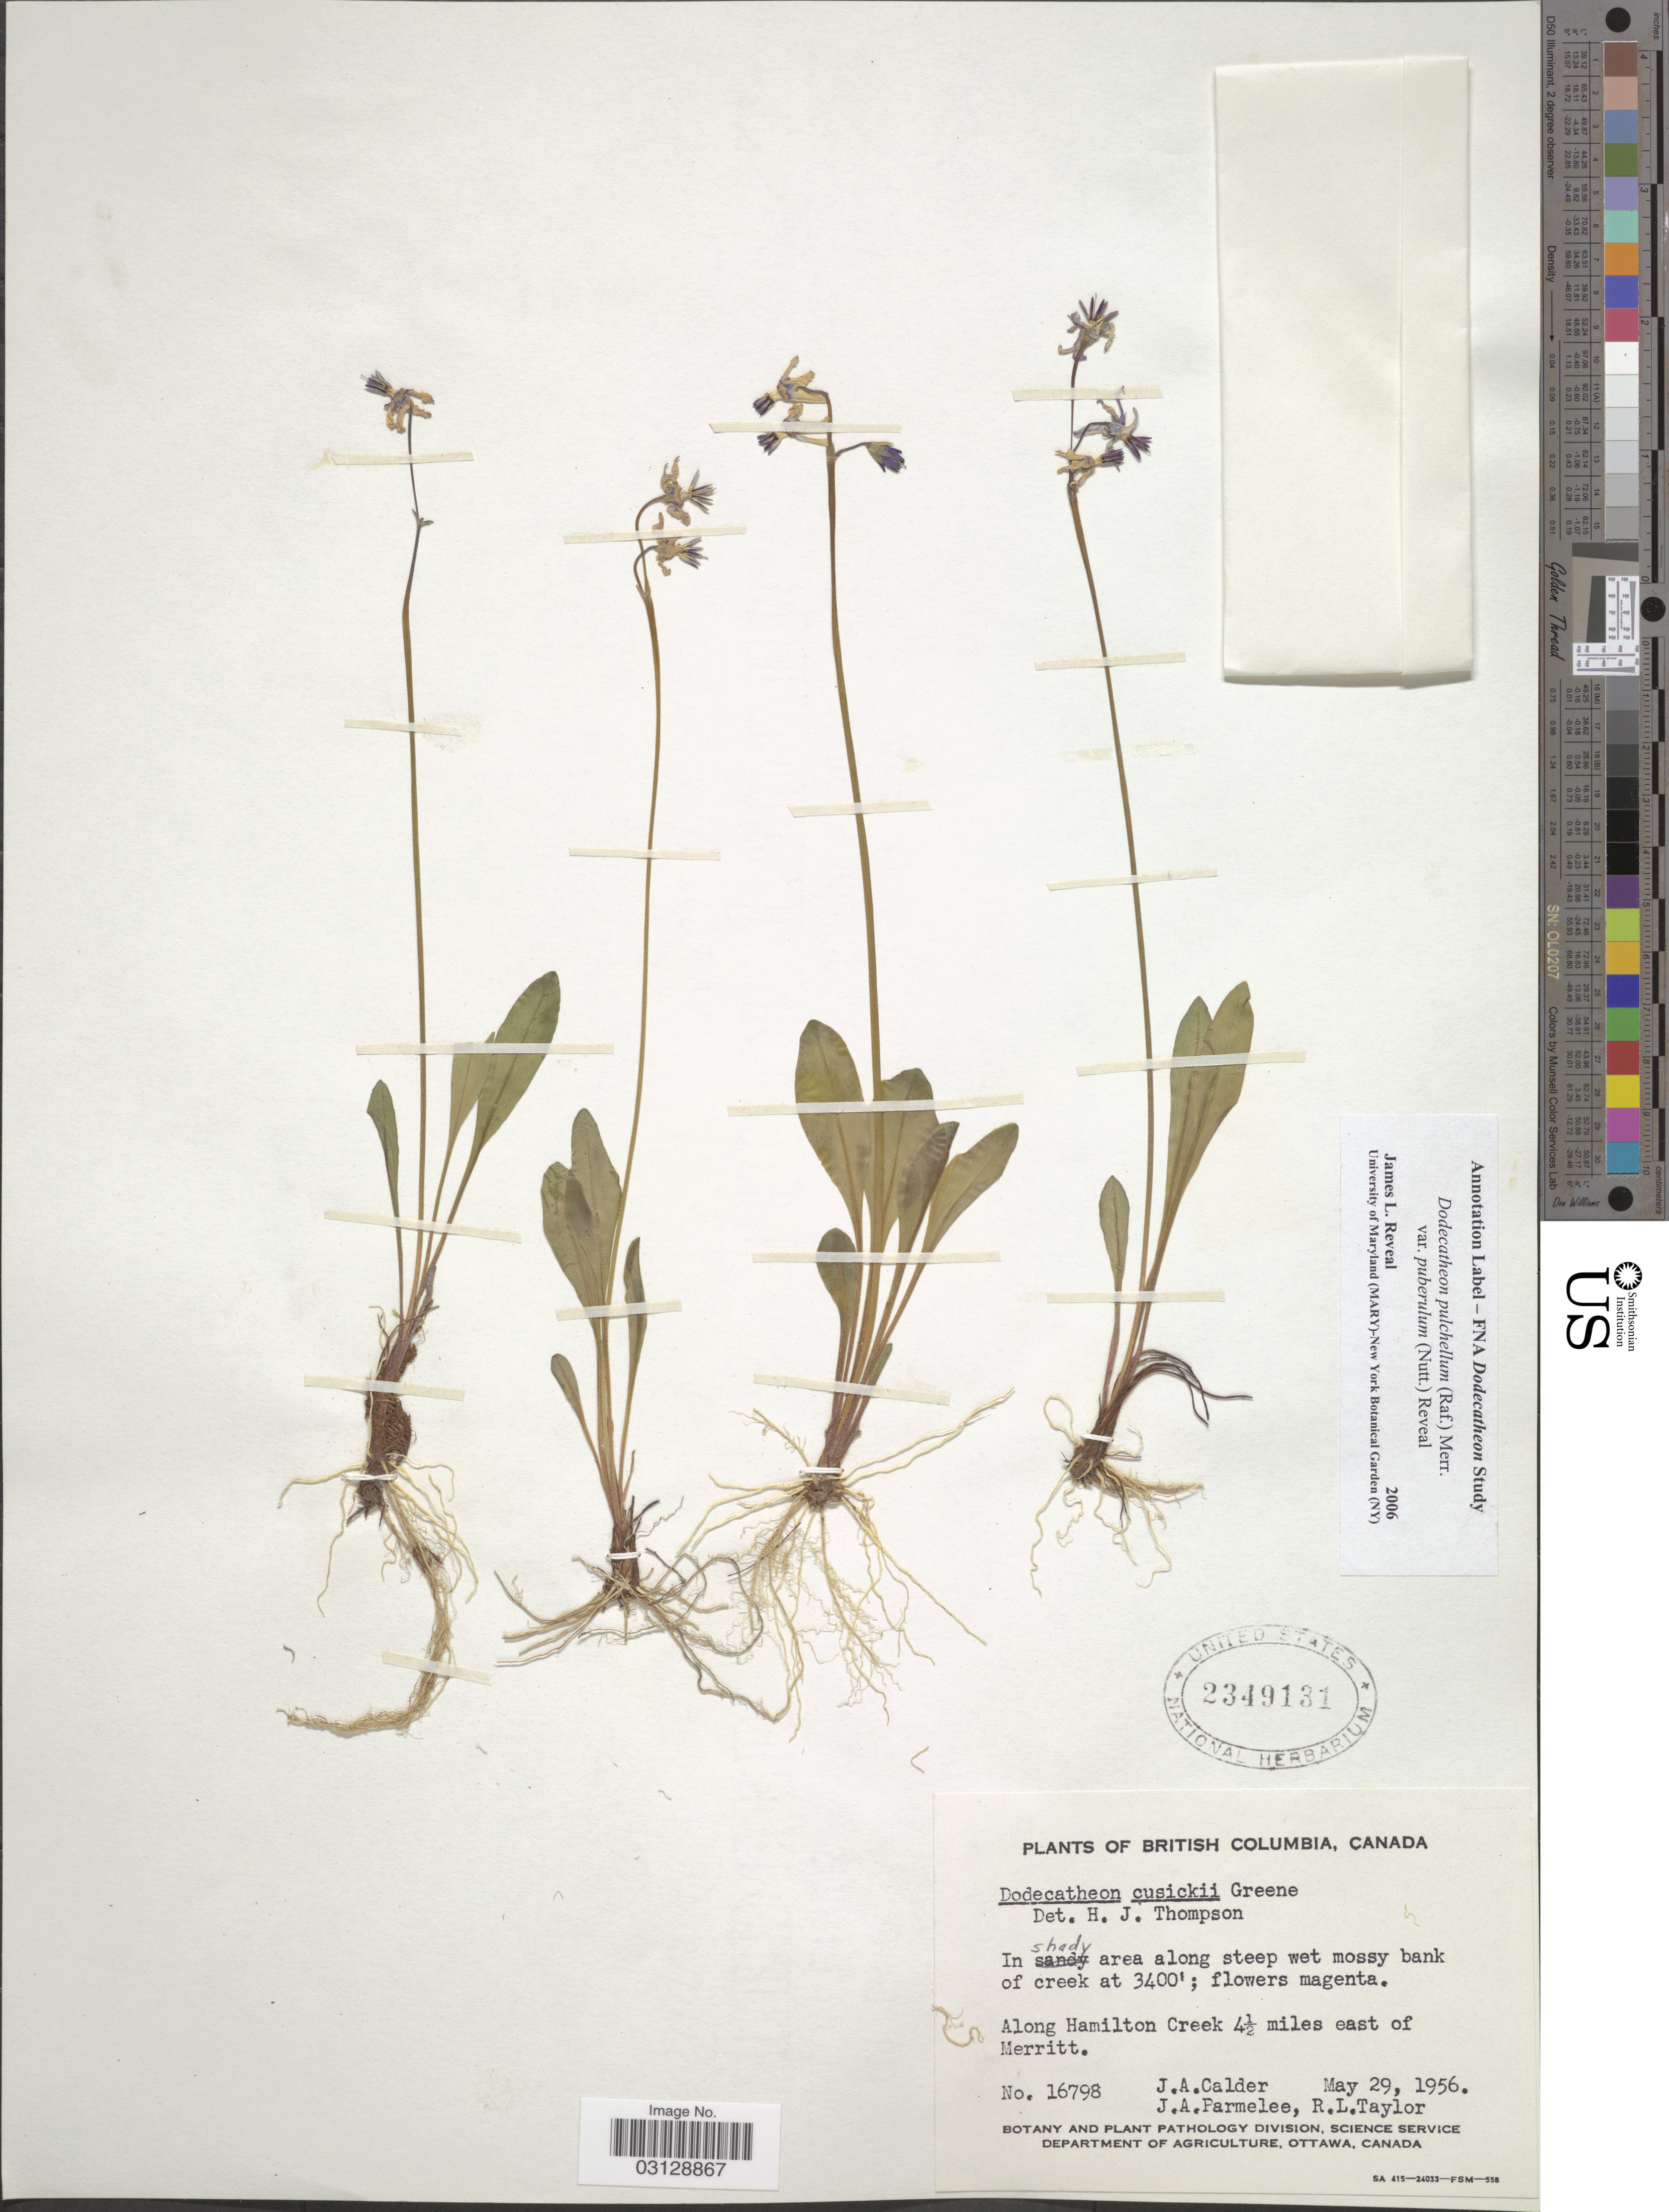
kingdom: Plantae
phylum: Tracheophyta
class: Magnoliopsida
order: Ericales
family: Primulaceae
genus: Dodecatheon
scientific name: Dodecatheon pulchellum var. cusickii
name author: (Greene) Reveal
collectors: J. A. Calder, J. A. Parmelee & R. Taylor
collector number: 16798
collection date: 1956-05-29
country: Canada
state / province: British Columbia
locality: In shady area along steep wet mossy bank of creek. Along Hamilton Creek 4½ miles east of Merritt.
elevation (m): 1036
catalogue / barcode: US 2349131